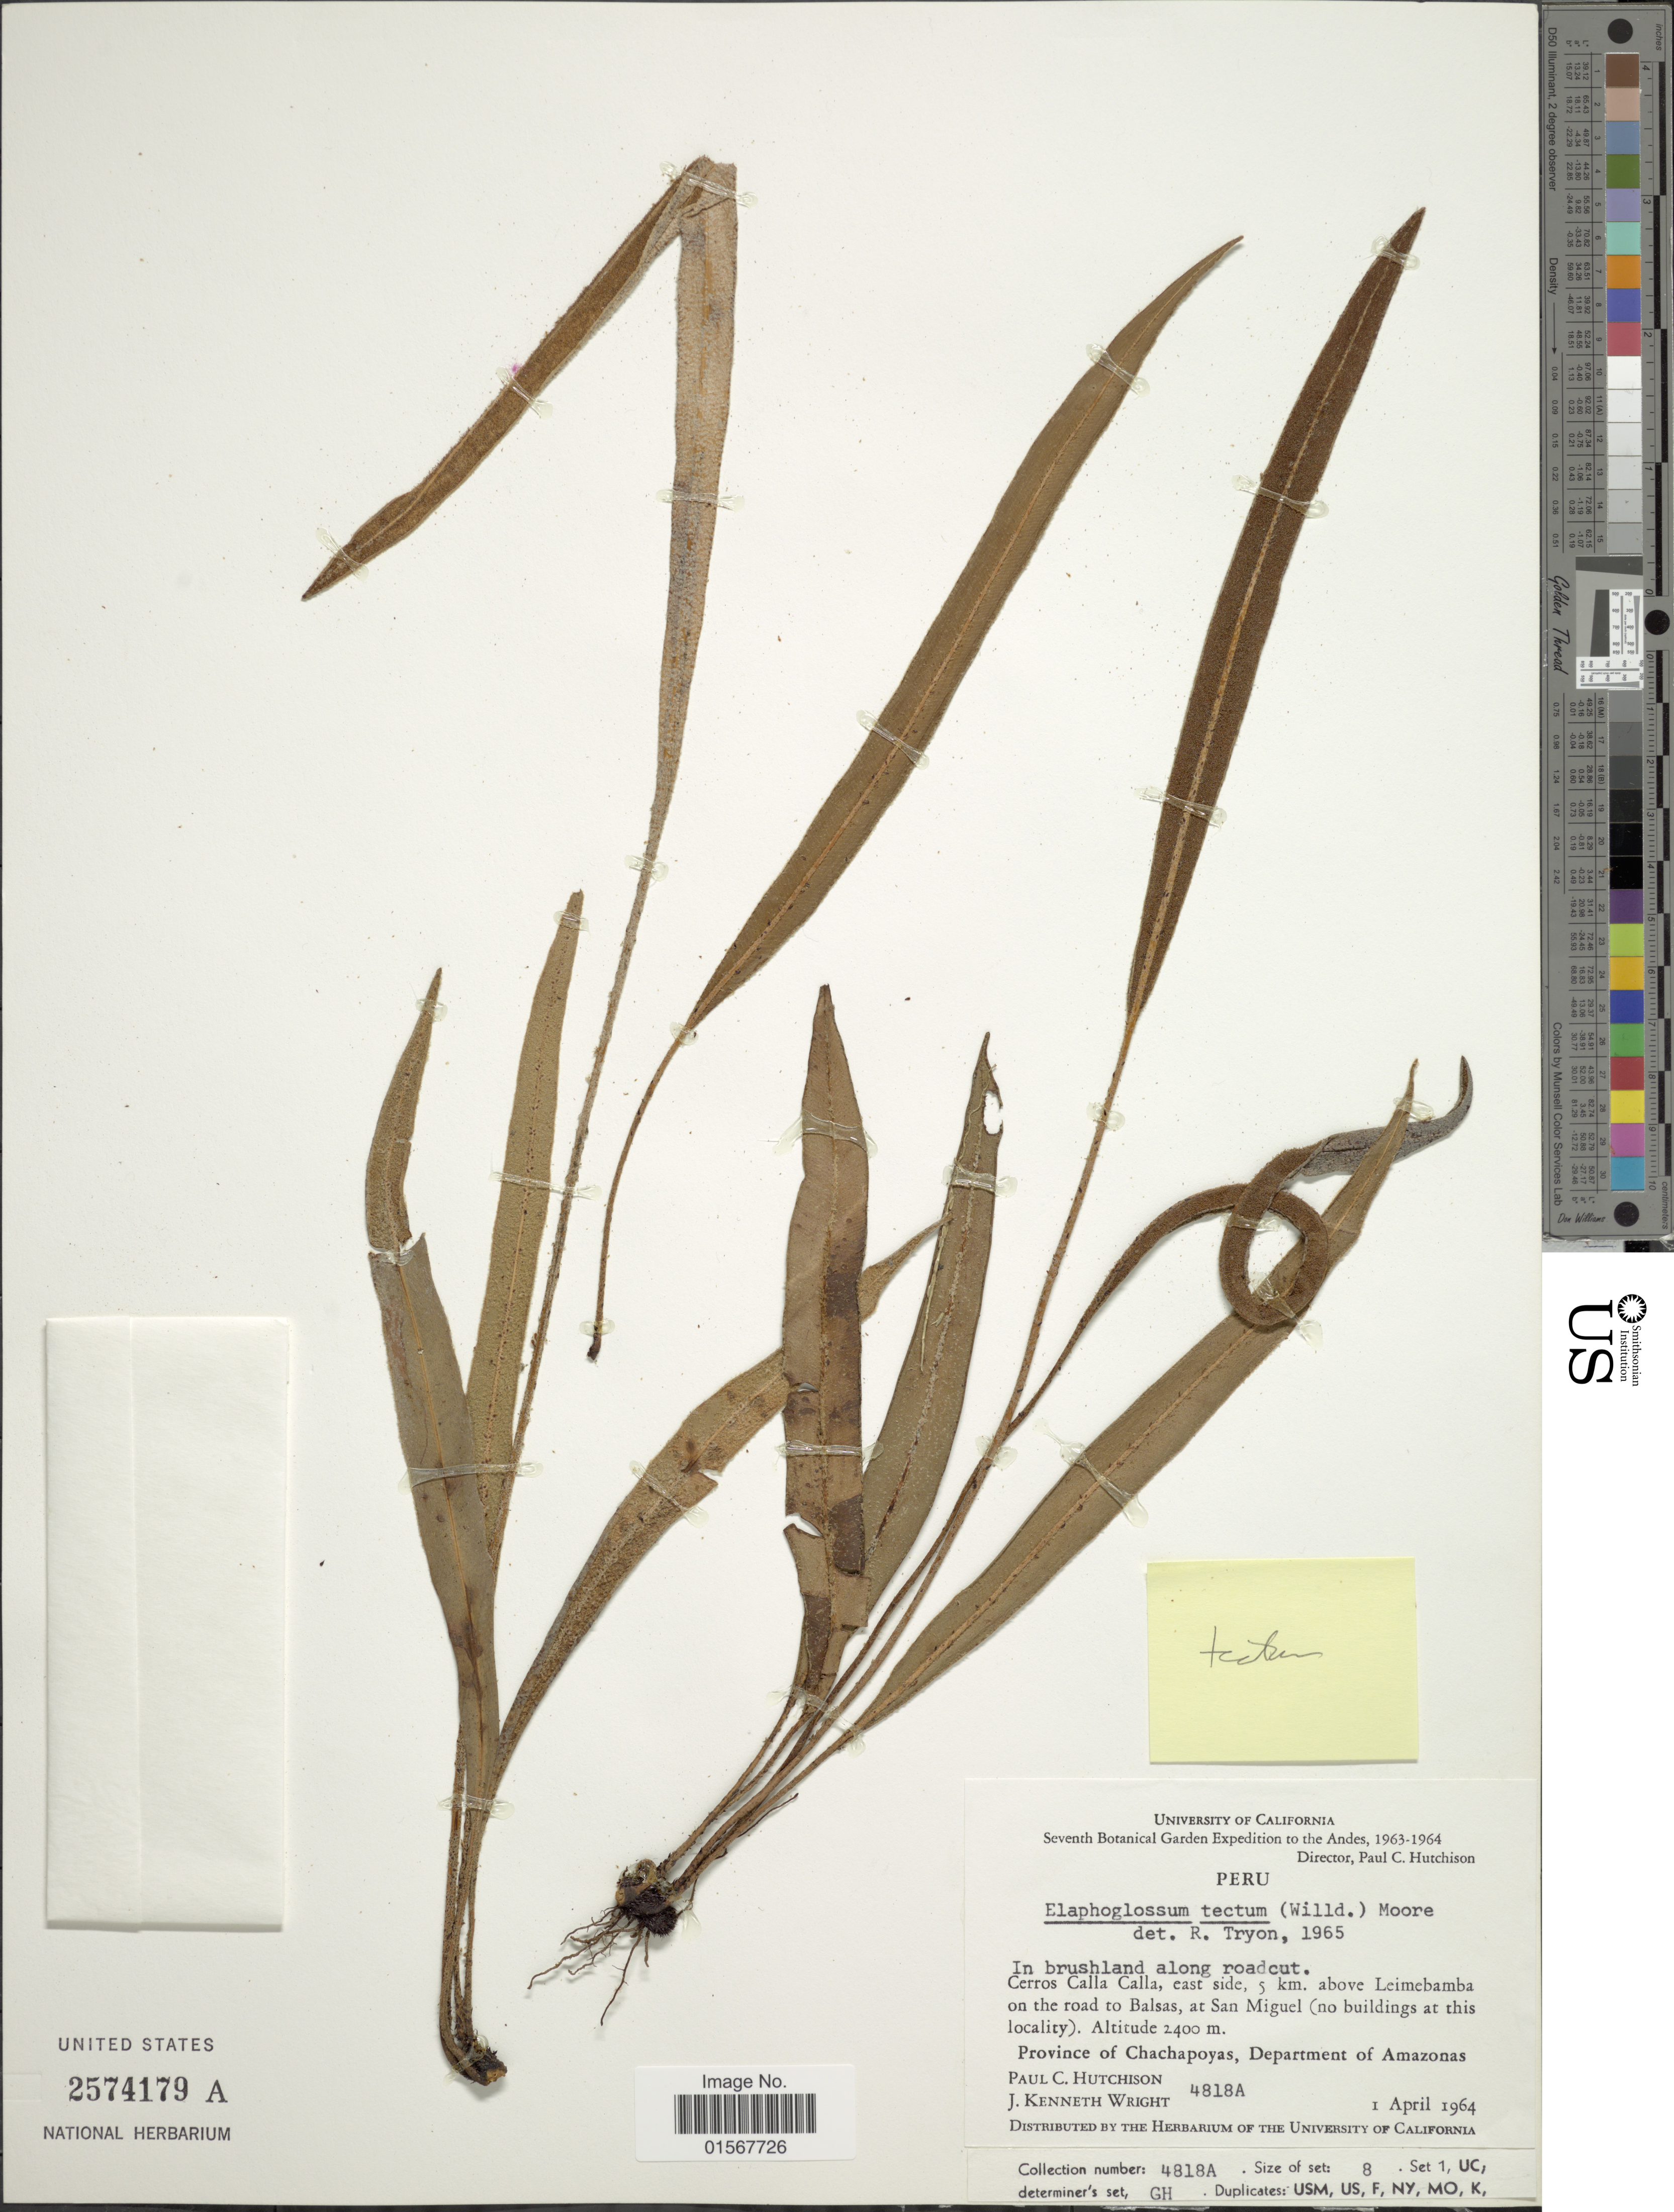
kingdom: Plantae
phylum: Tracheophyta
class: Polypodiopsida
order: Polypodiales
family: Dryopteridaceae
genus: Elaphoglossum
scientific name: Elaphoglossum tectum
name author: (Humb. & Bonpl.) Moore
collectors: P. C. Hutchison & J. K. Wright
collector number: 4818A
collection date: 1964-04-01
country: Peru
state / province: Amazonas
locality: Peru, Province of Chachapoyas, Department of Amazonas, Cerros Calla Calla, east side, 5 km, above Leimebamba on the road to Balsas, at San Miguel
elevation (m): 2400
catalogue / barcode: US 2574179A